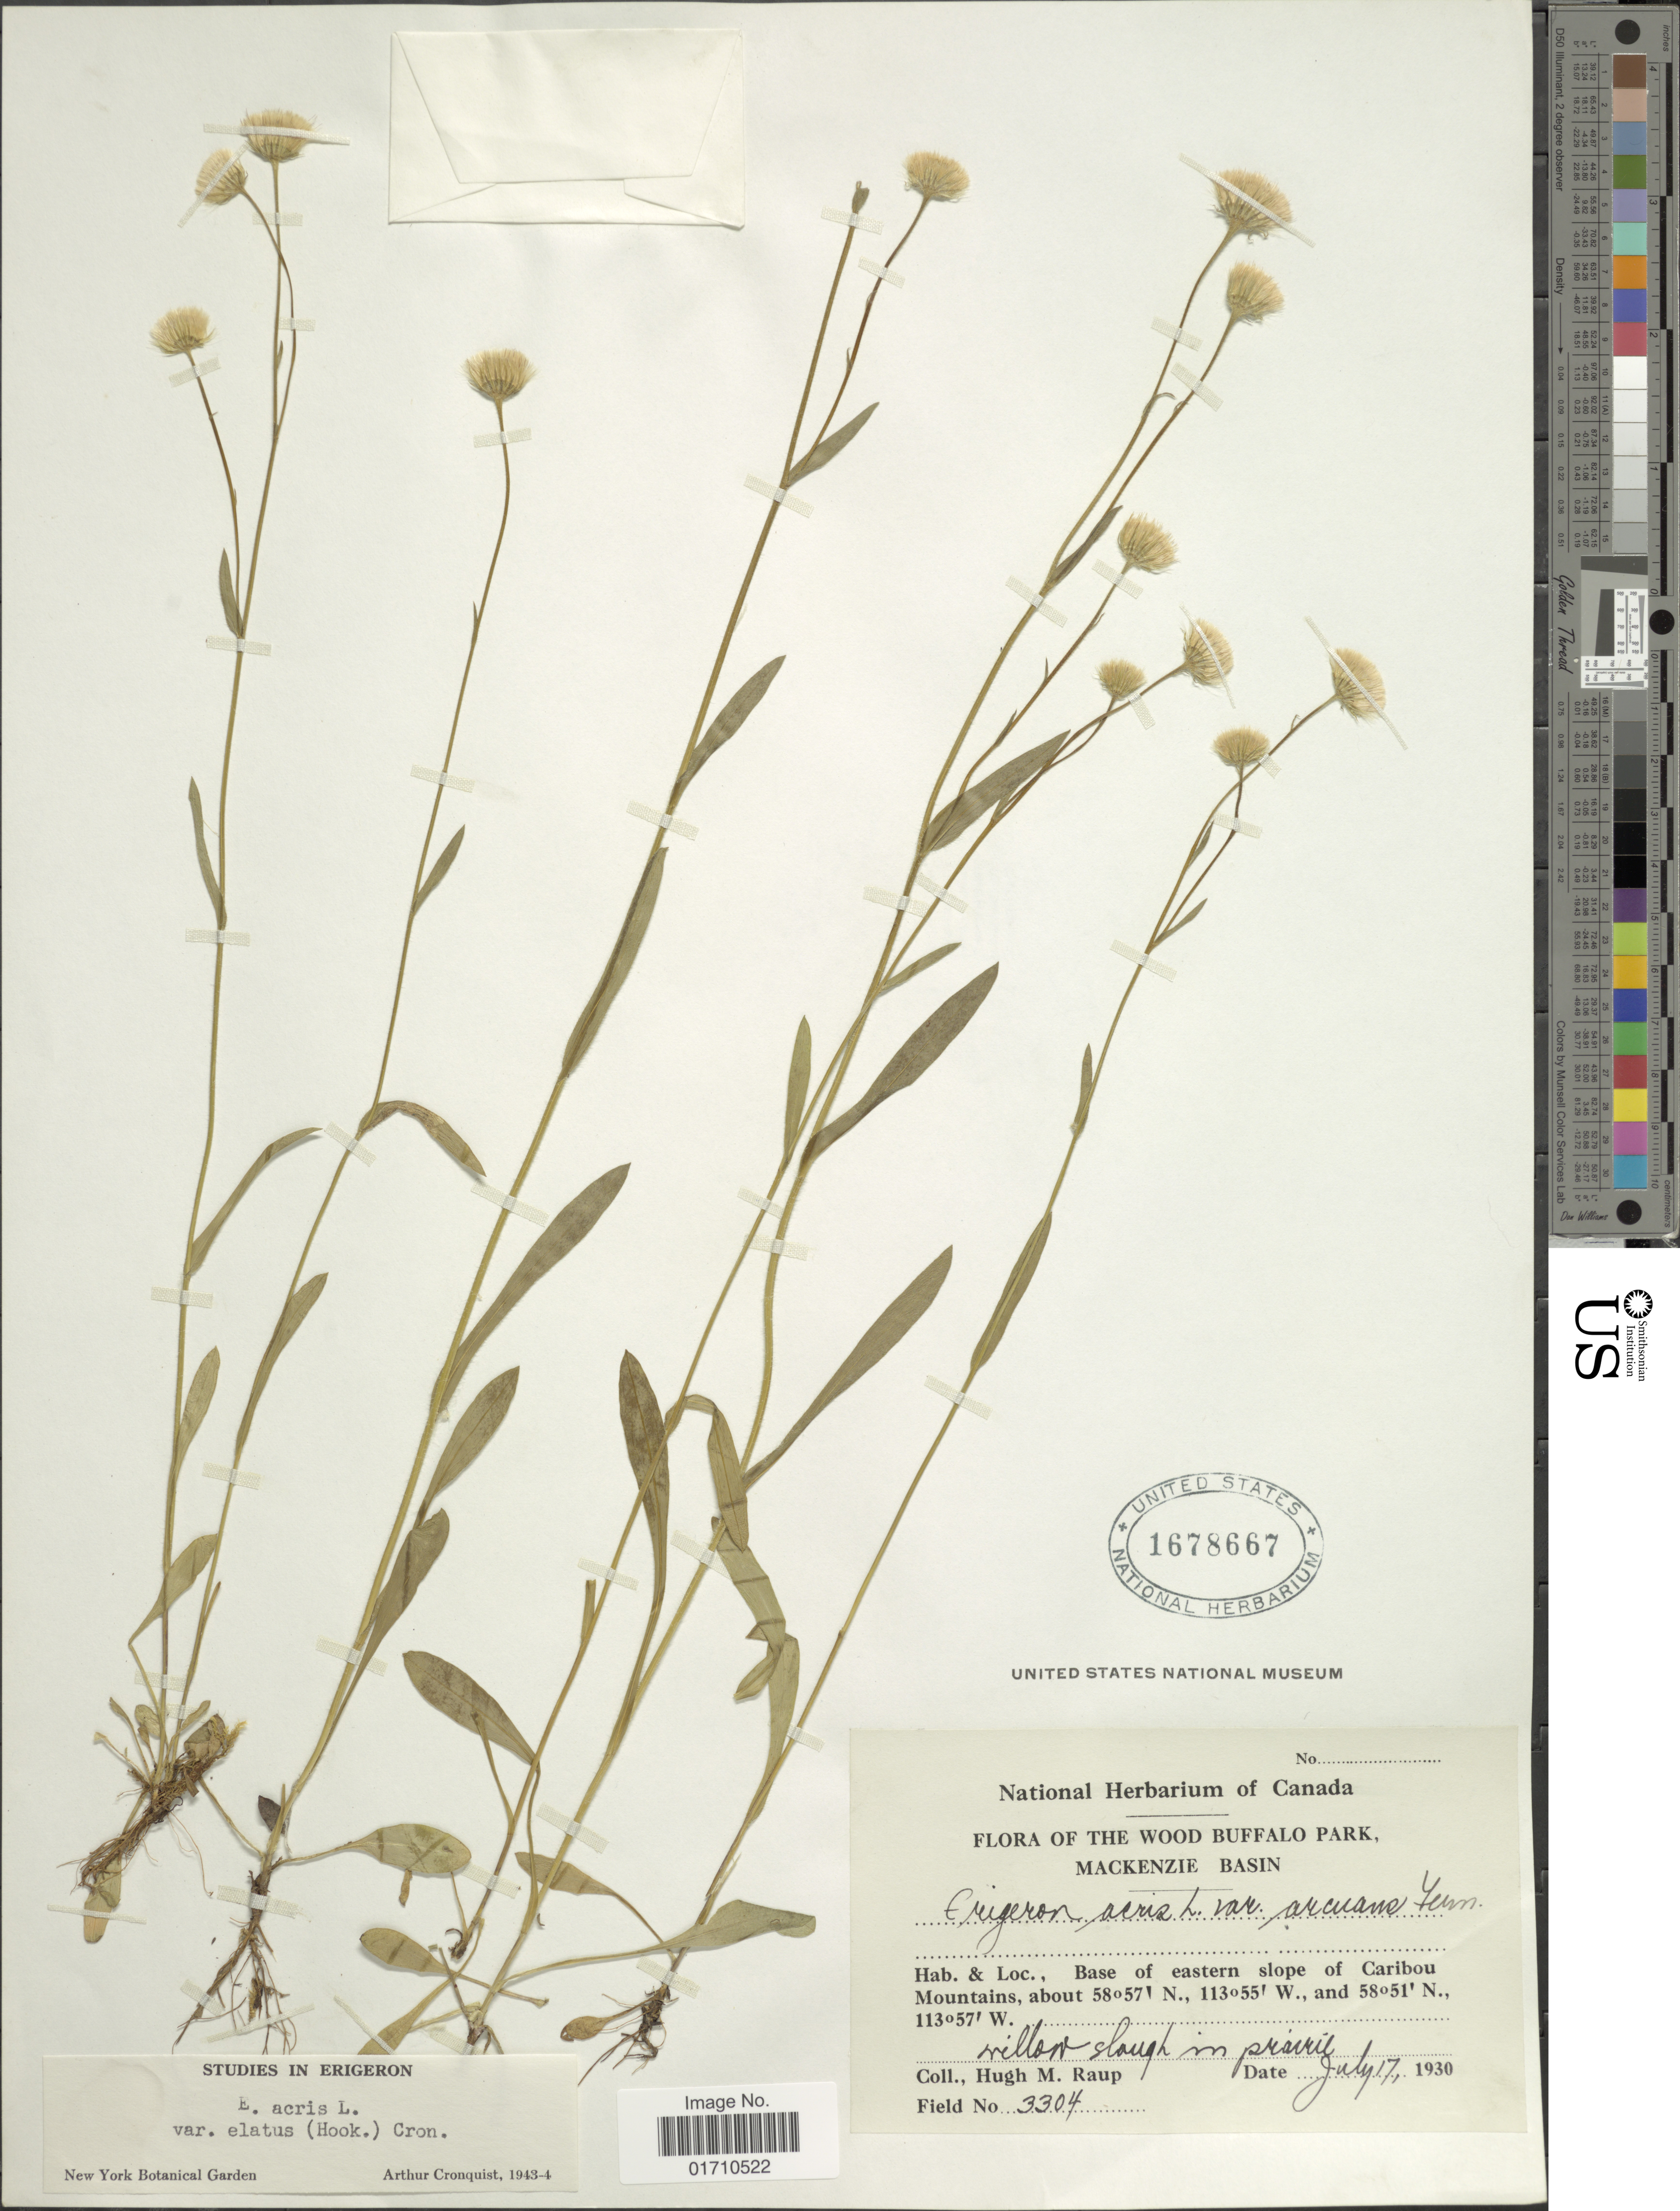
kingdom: Plantae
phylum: Tracheophyta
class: Magnoliopsida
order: Asterales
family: Asteraceae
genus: Erigeron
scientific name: Erigeron acris var. elatus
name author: (Hook.) Cronq.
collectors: H. Raup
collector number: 3304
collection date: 1930-07-17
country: Canada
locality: The Wood Buffalo Park, Mackenzie, Base of eastern slope of Caribou Mountains, willow slough in prairie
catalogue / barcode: US 1678667